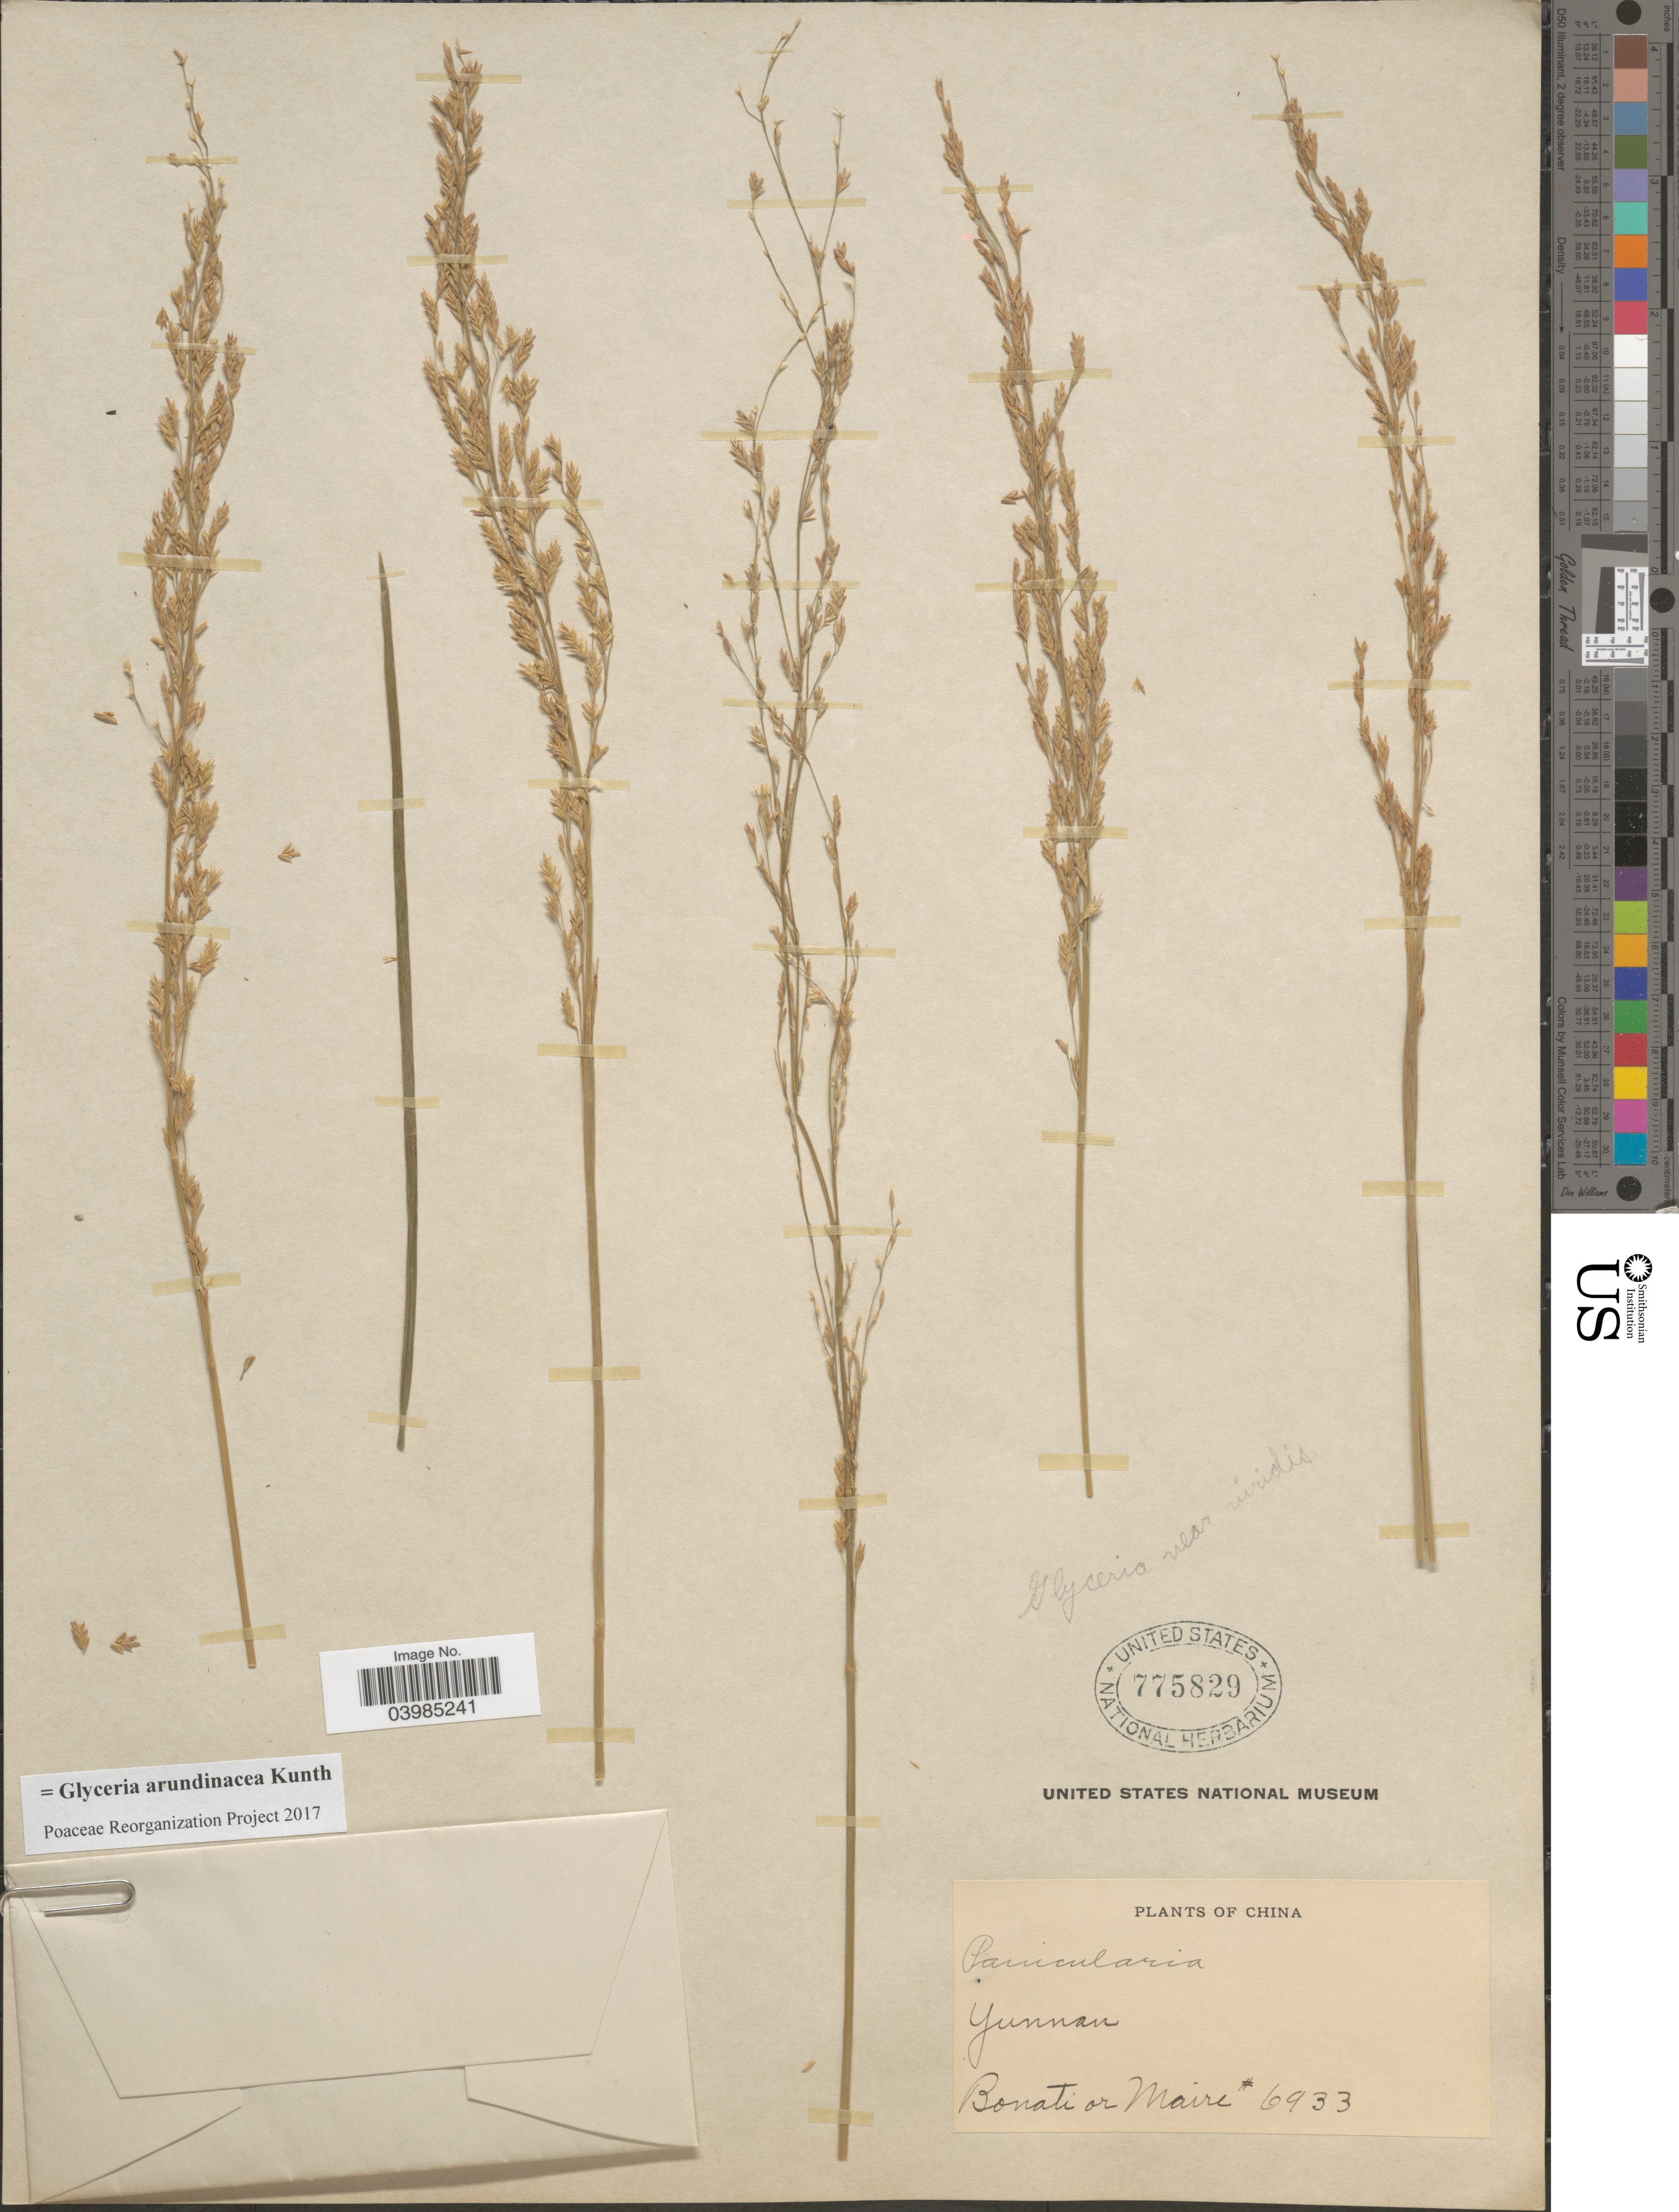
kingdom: Plantae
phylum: Tracheophyta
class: Liliopsida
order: Poales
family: Poaceae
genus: Glyceria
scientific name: Glyceria arundinacea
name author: Kunth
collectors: -. Bonati & Maire, --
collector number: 6933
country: China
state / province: Yunnan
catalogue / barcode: US 775829